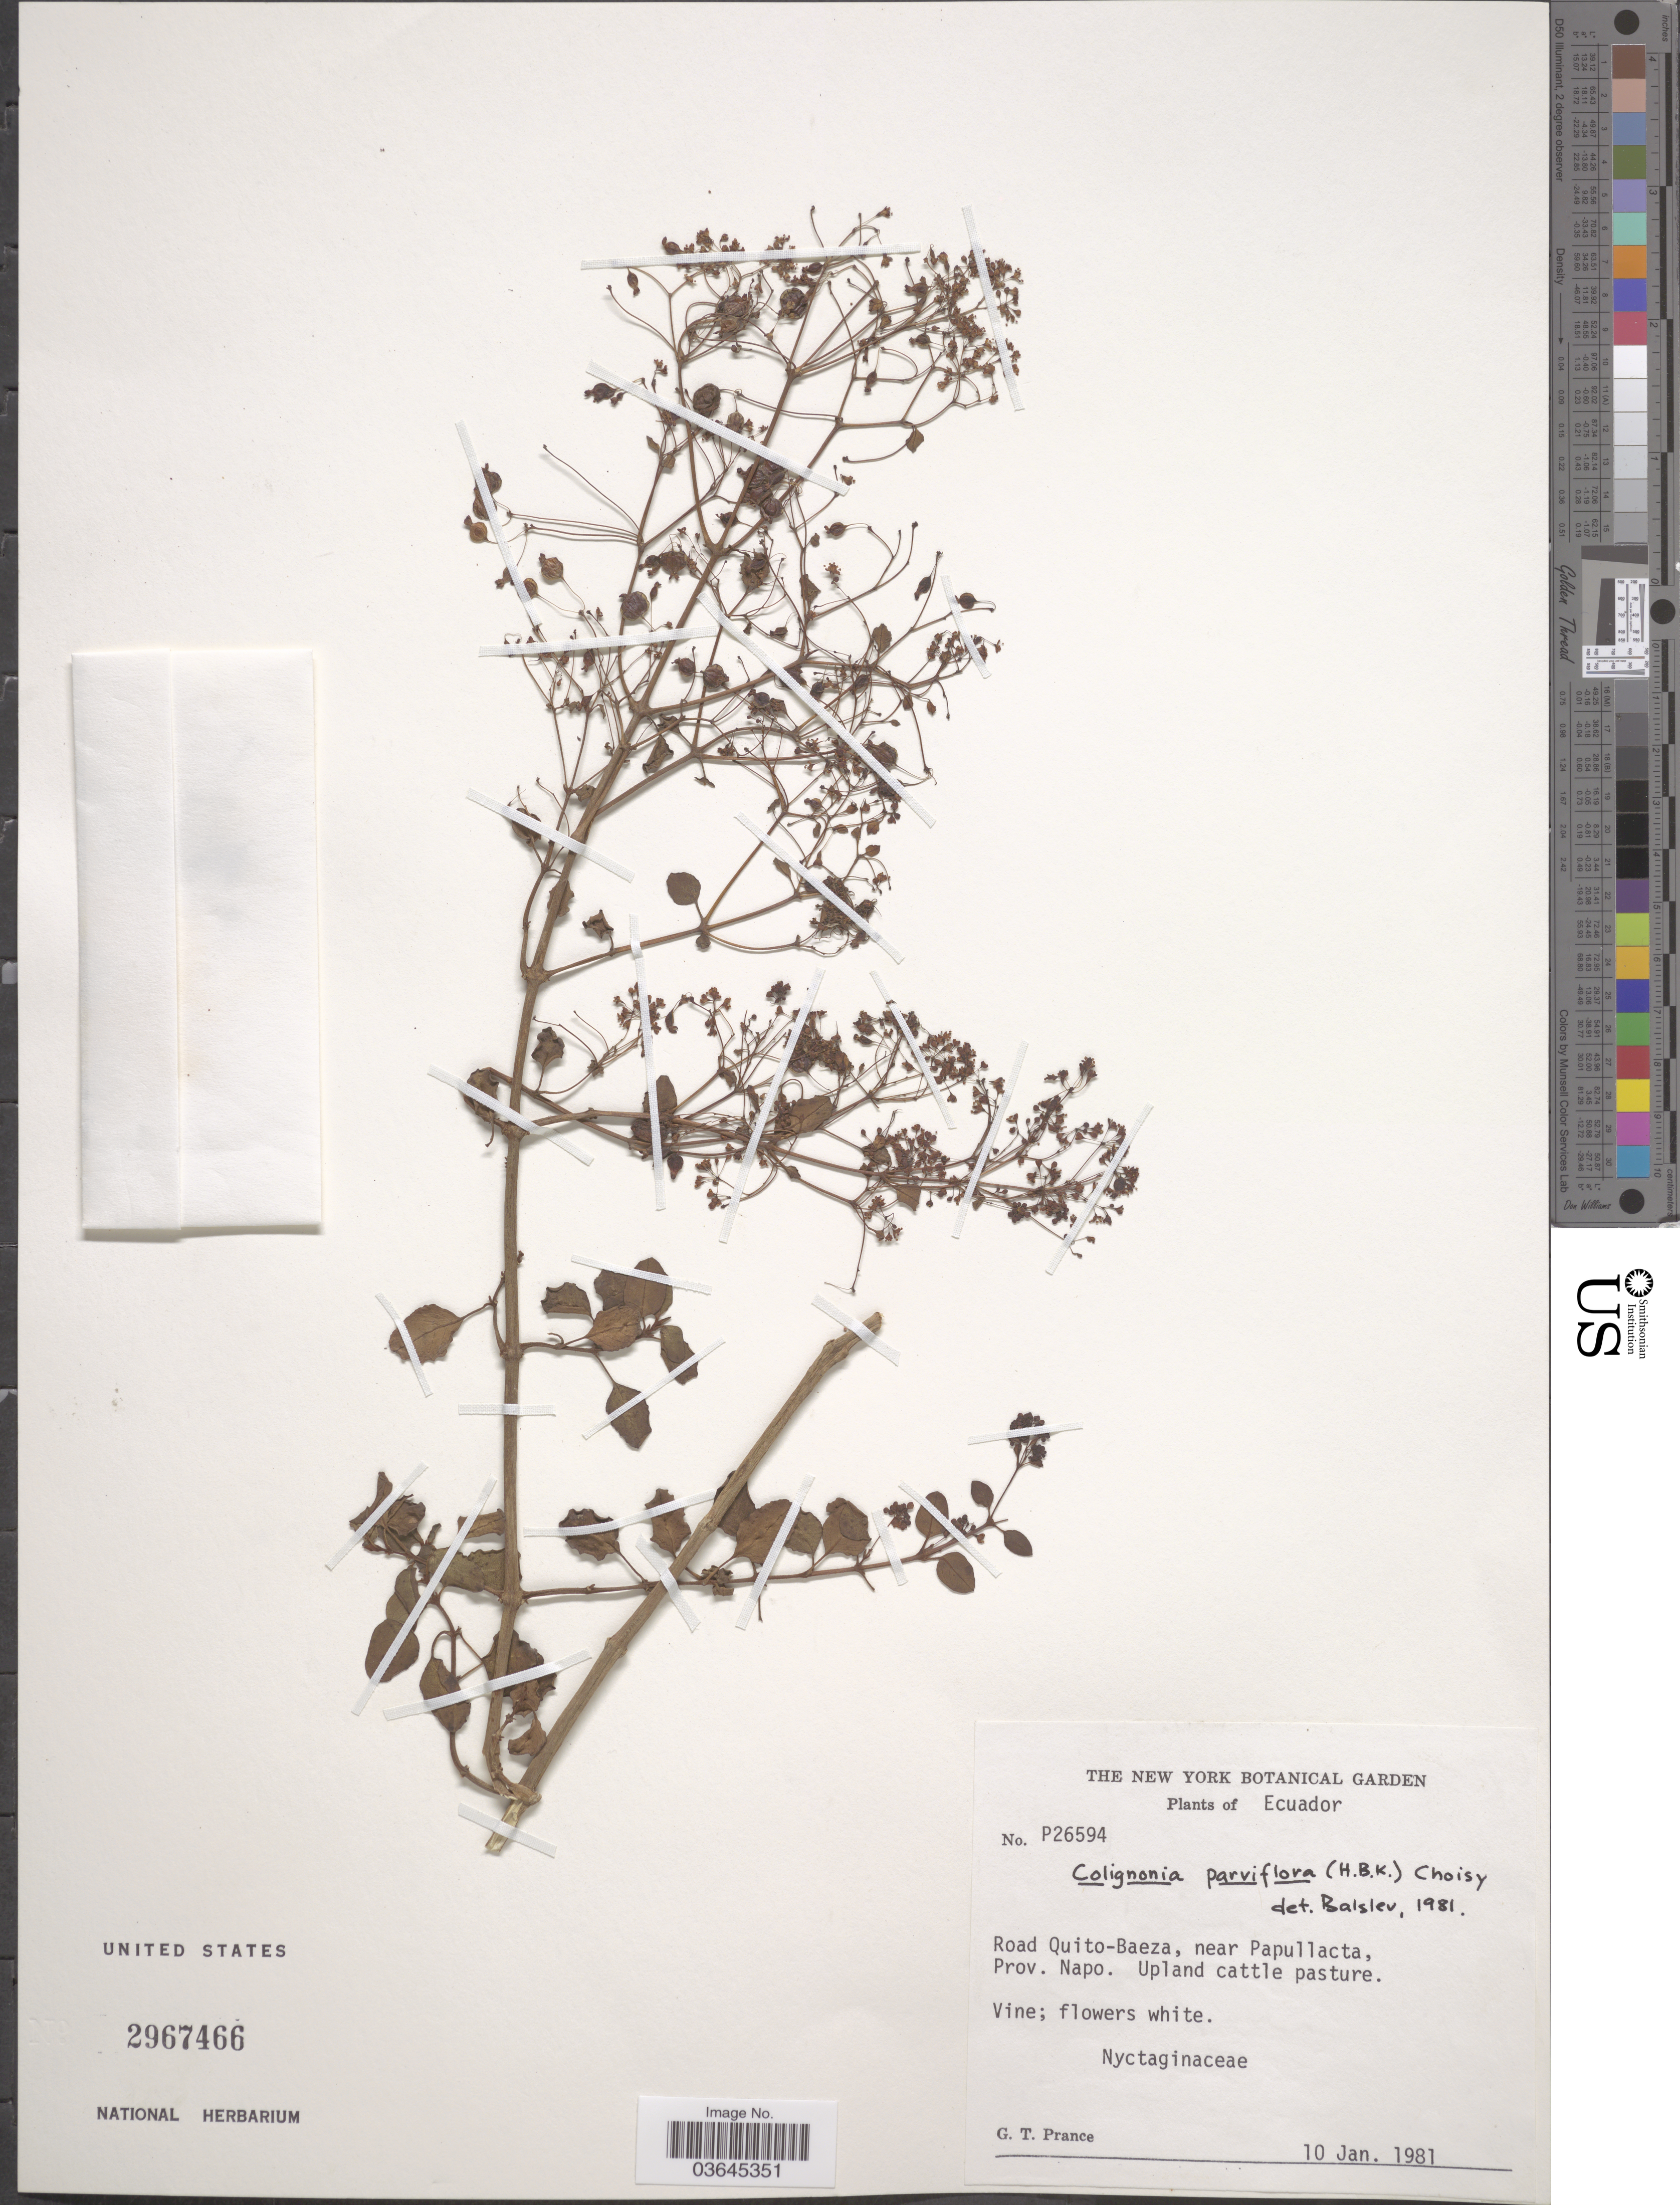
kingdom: Plantae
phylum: Tracheophyta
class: Magnoliopsida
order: Caryophyllales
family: Nyctaginaceae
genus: Colignonia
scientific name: Colignonia parviflora subsp. parviflora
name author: (Kunth) Choisy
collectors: G. T. Prance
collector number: P26594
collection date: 1981-01-10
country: Ecuador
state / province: Napo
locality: Road Quito-Baeza, near Papullacta.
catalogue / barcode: US 2967466